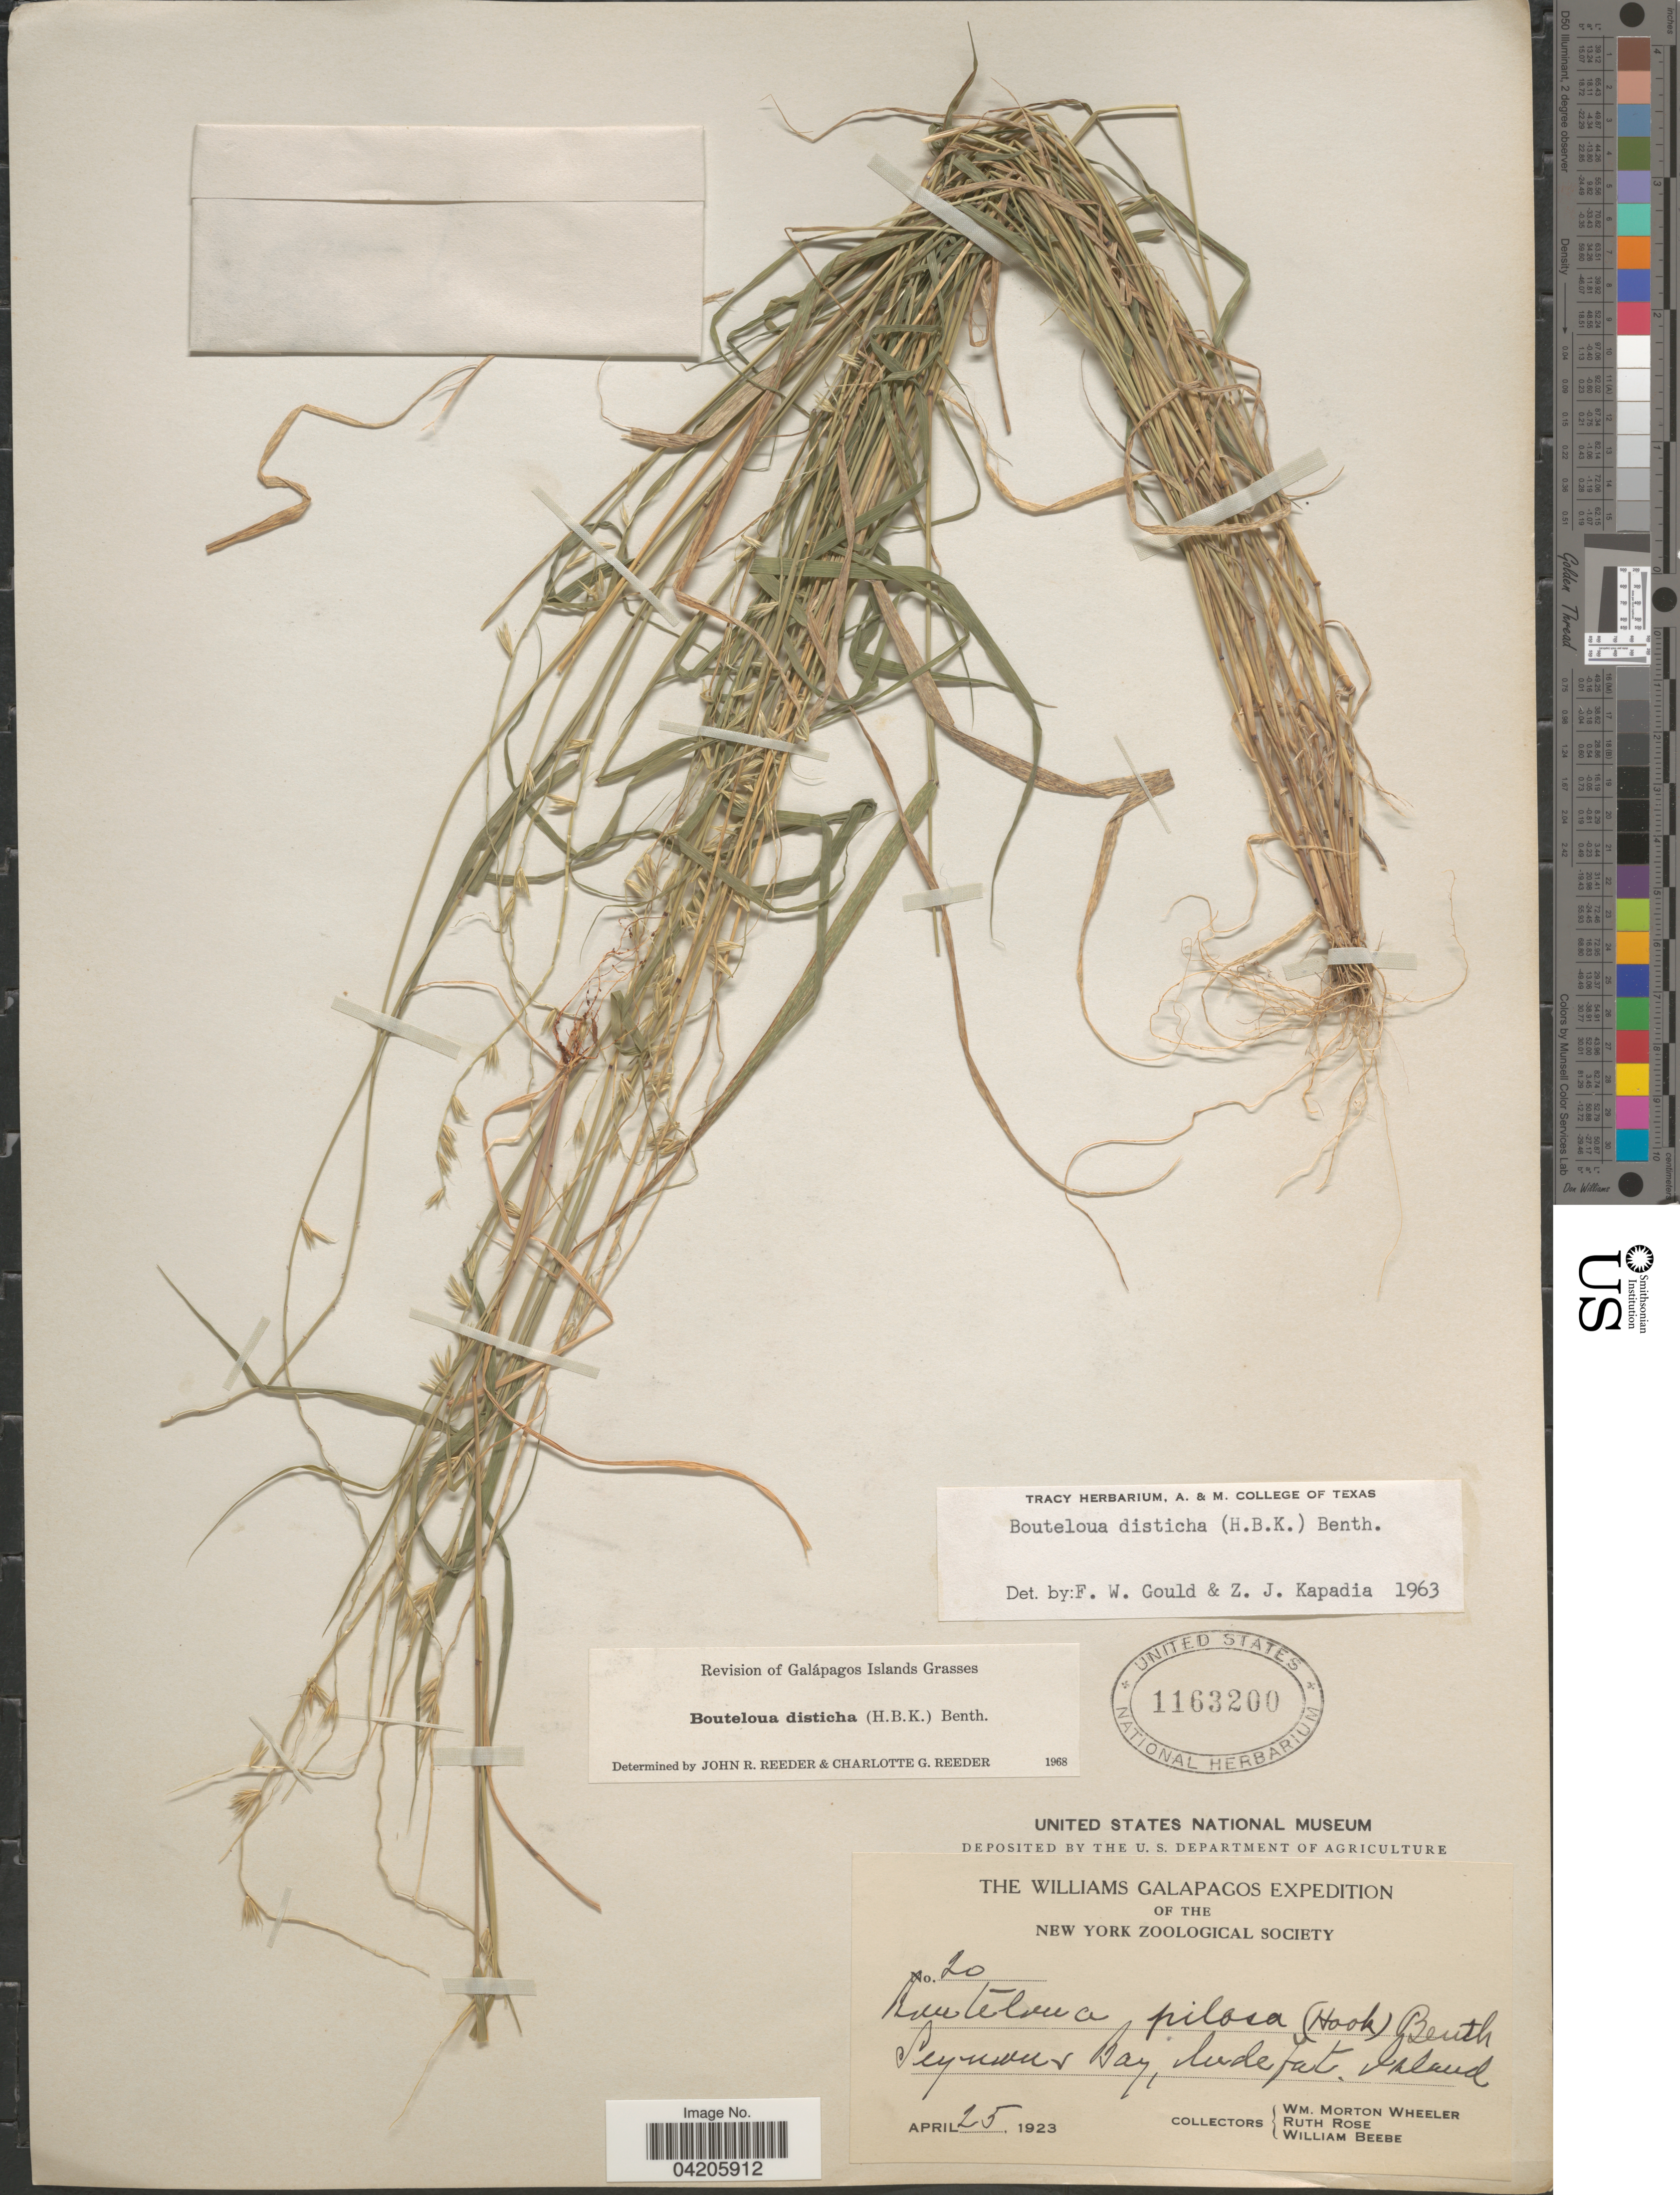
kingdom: Plantae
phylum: Tracheophyta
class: Liliopsida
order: Poales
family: Poaceae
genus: Bouteloua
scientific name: Bouteloua disticha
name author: (Kunth) Benth.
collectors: W. Wheeler, R. Rose & W. Beebe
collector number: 20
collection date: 1923-04-25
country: Ecuador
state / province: Colón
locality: The Williams Galapagos Expedition. Seymour Bay, Indefat. Island.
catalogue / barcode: US 1163200